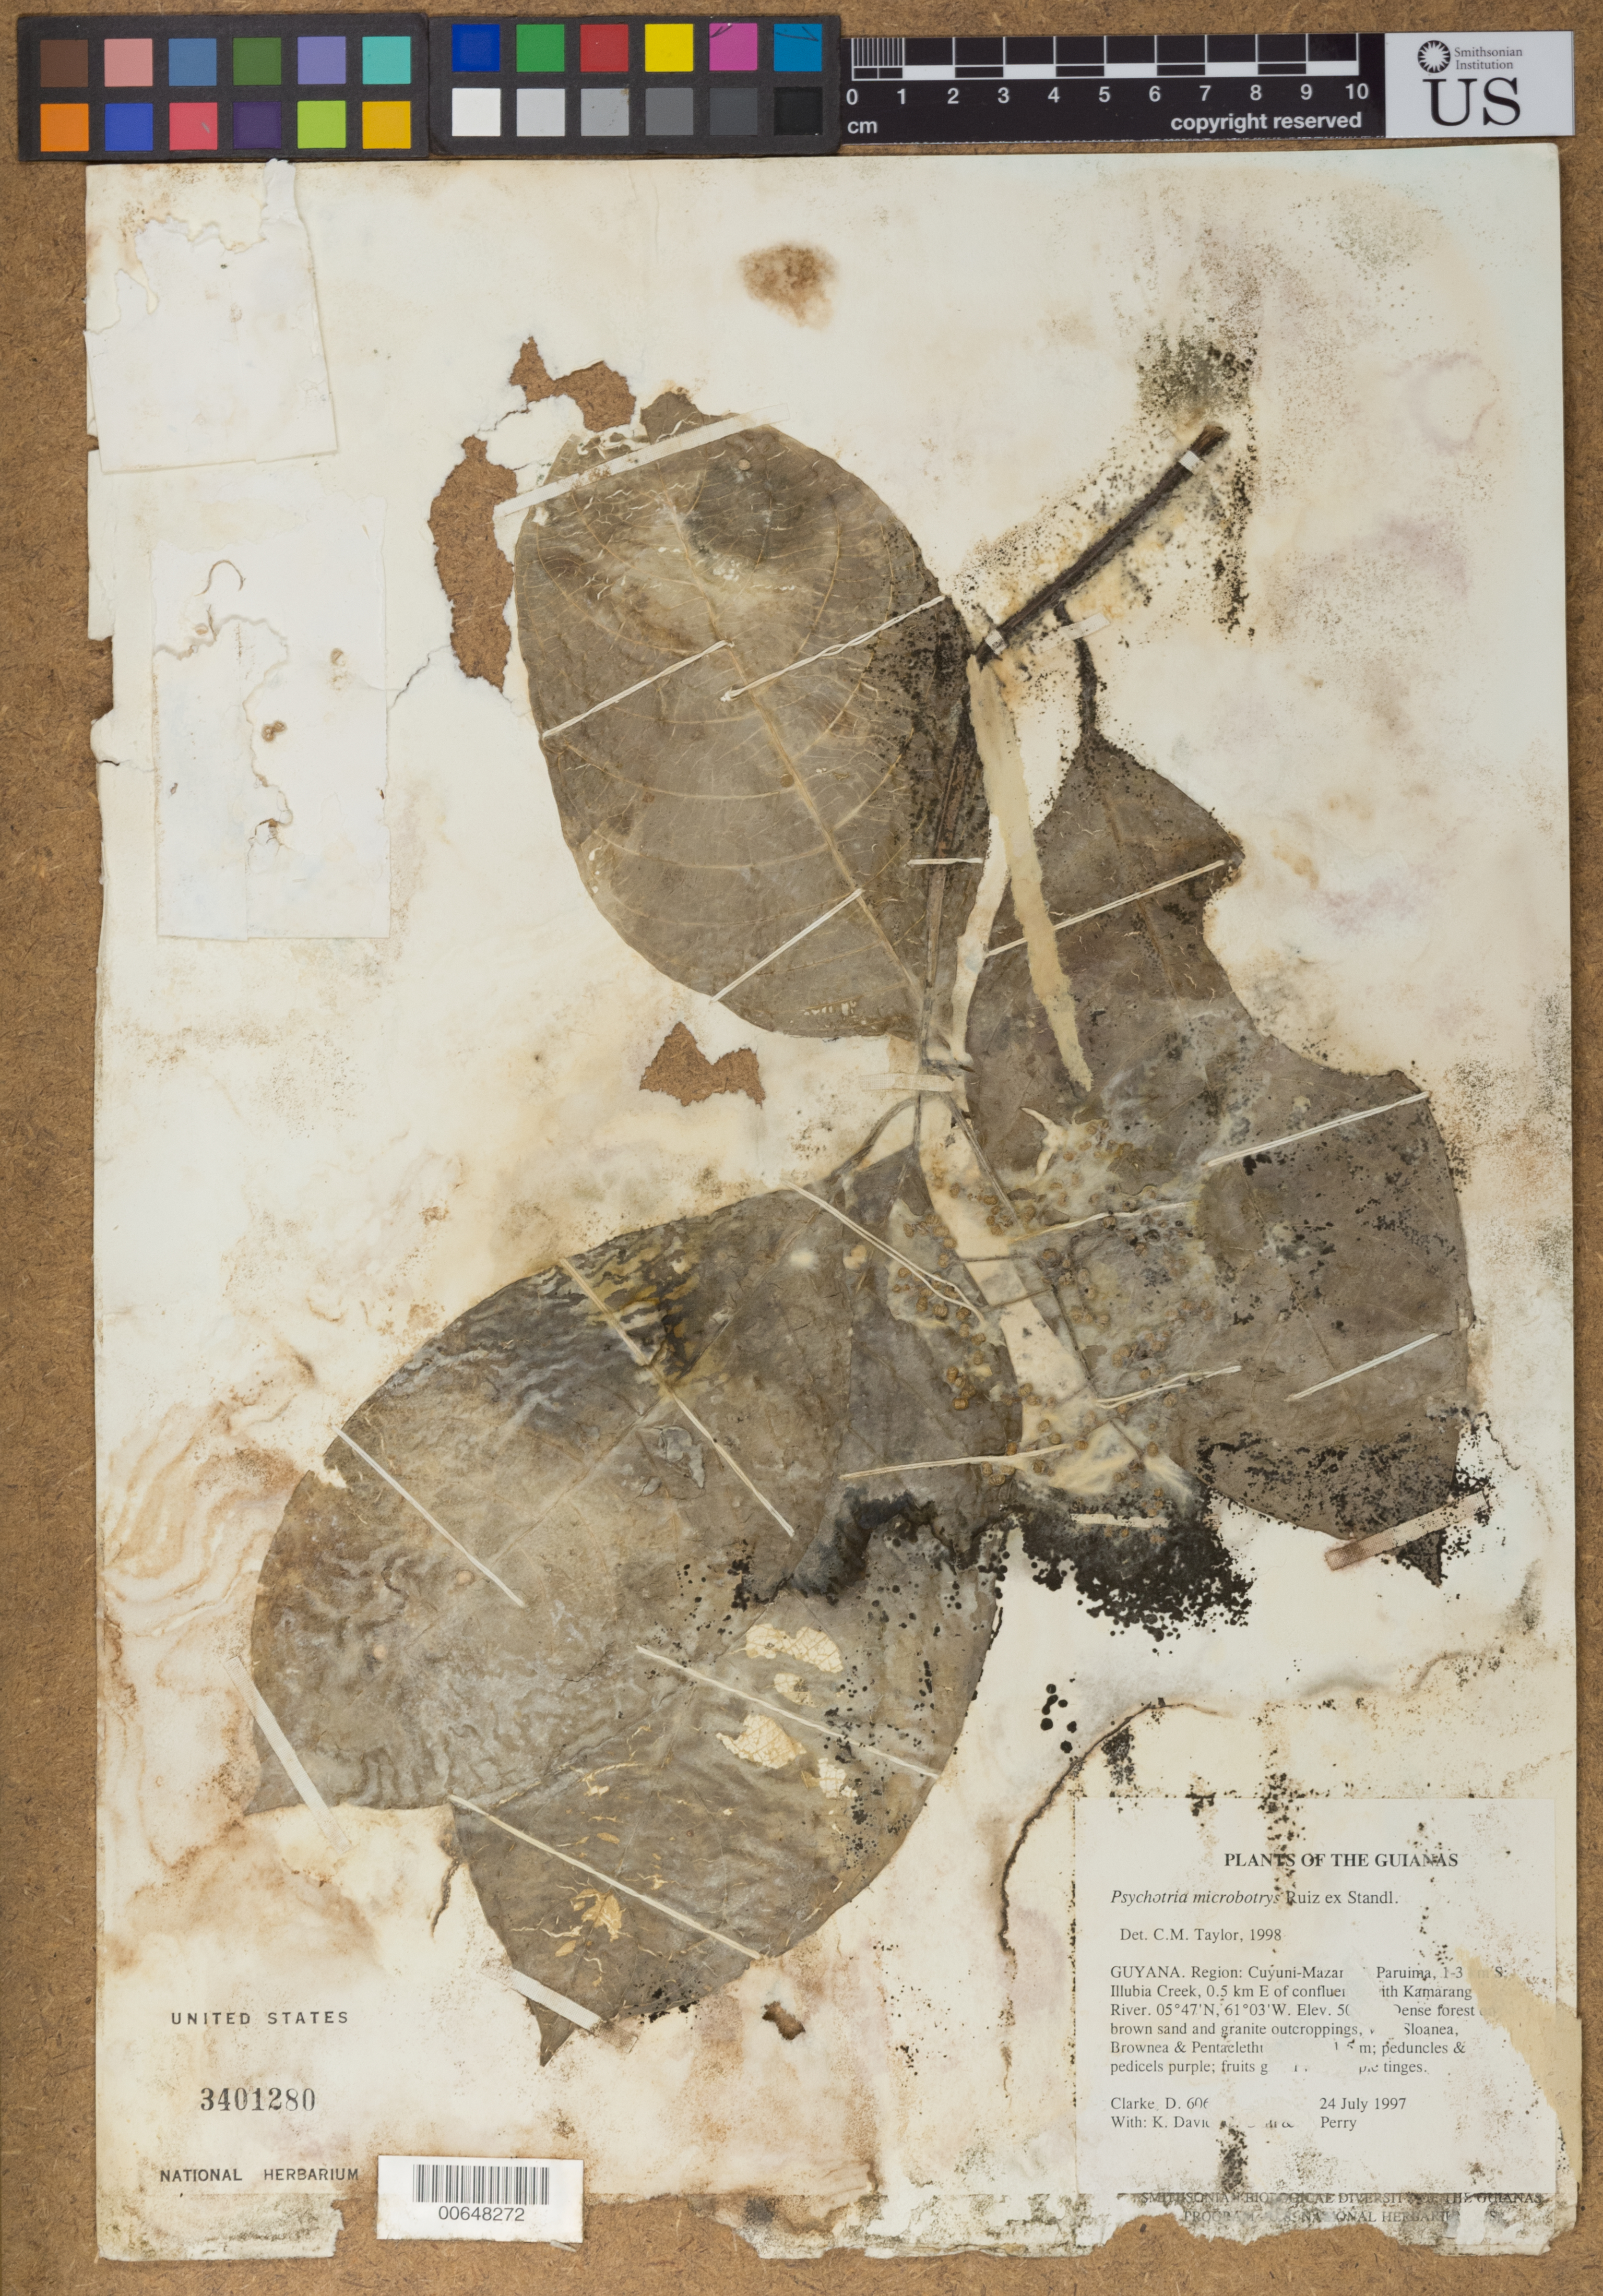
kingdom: Plantae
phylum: Tracheophyta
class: Magnoliopsida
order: Gentianales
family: Rubiaceae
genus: Psychotria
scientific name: Psychotria microbotrys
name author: Ruiz ex Standl.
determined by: Taylor, Charlotte M.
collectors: H. D. Clarke, K. David, C. Chin & C. Perry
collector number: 6066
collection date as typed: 24 July 1997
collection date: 1997-07-24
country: Guyana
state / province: Cuyuni-Mazaruni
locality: Paruima, 1-3 km S; Illubia Creek, 0.5 km E of confluence with Kamarang River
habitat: Dense forest on brown sand and granite outcroppings, with Sloanea, Brownea & Pentaclethra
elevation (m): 500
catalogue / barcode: US 3401280